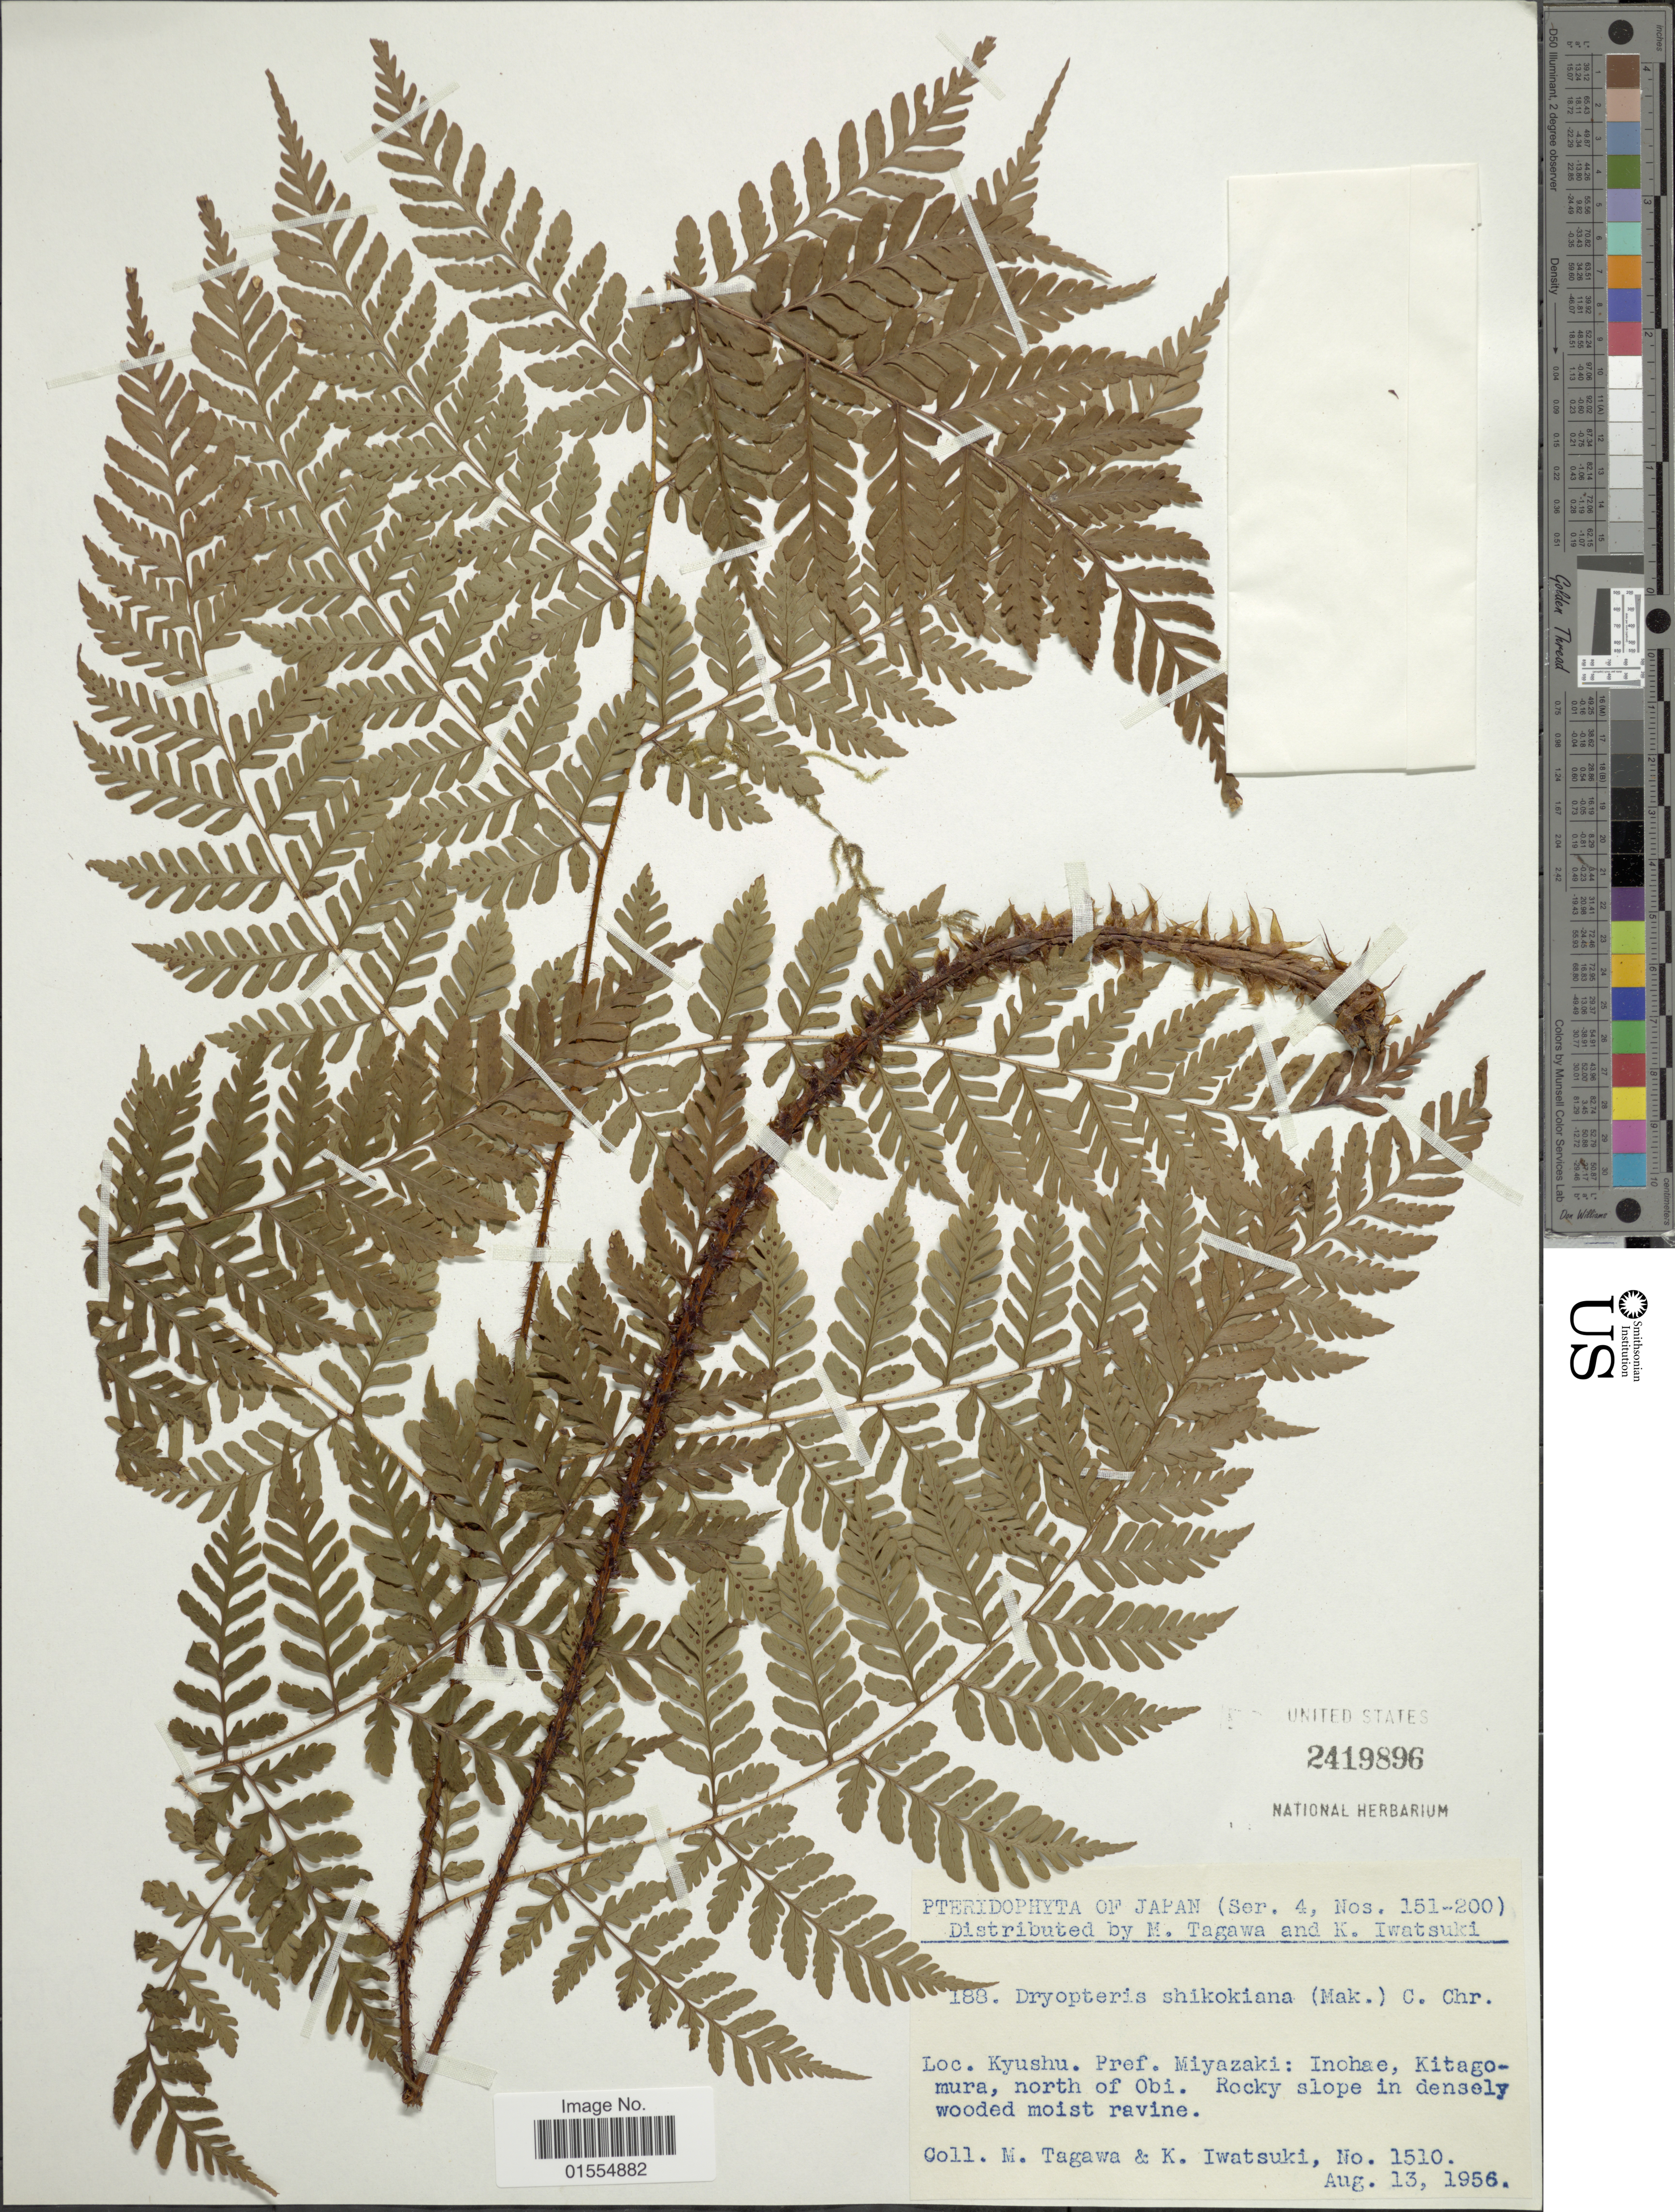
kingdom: Plantae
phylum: Tracheophyta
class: Polypodiopsida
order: Polypodiales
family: Dryopteridaceae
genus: Dryopteris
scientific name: Dryopteris shikokiana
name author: (Makino) C. Chr.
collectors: M. Tagawa & K. Iwatsuki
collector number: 1510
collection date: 1956-08-13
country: Japan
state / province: Miyazaki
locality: Kyûshû, Pref. Miyazaki: Inohae, Kitagomura, north of Obi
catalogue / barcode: US 2419896